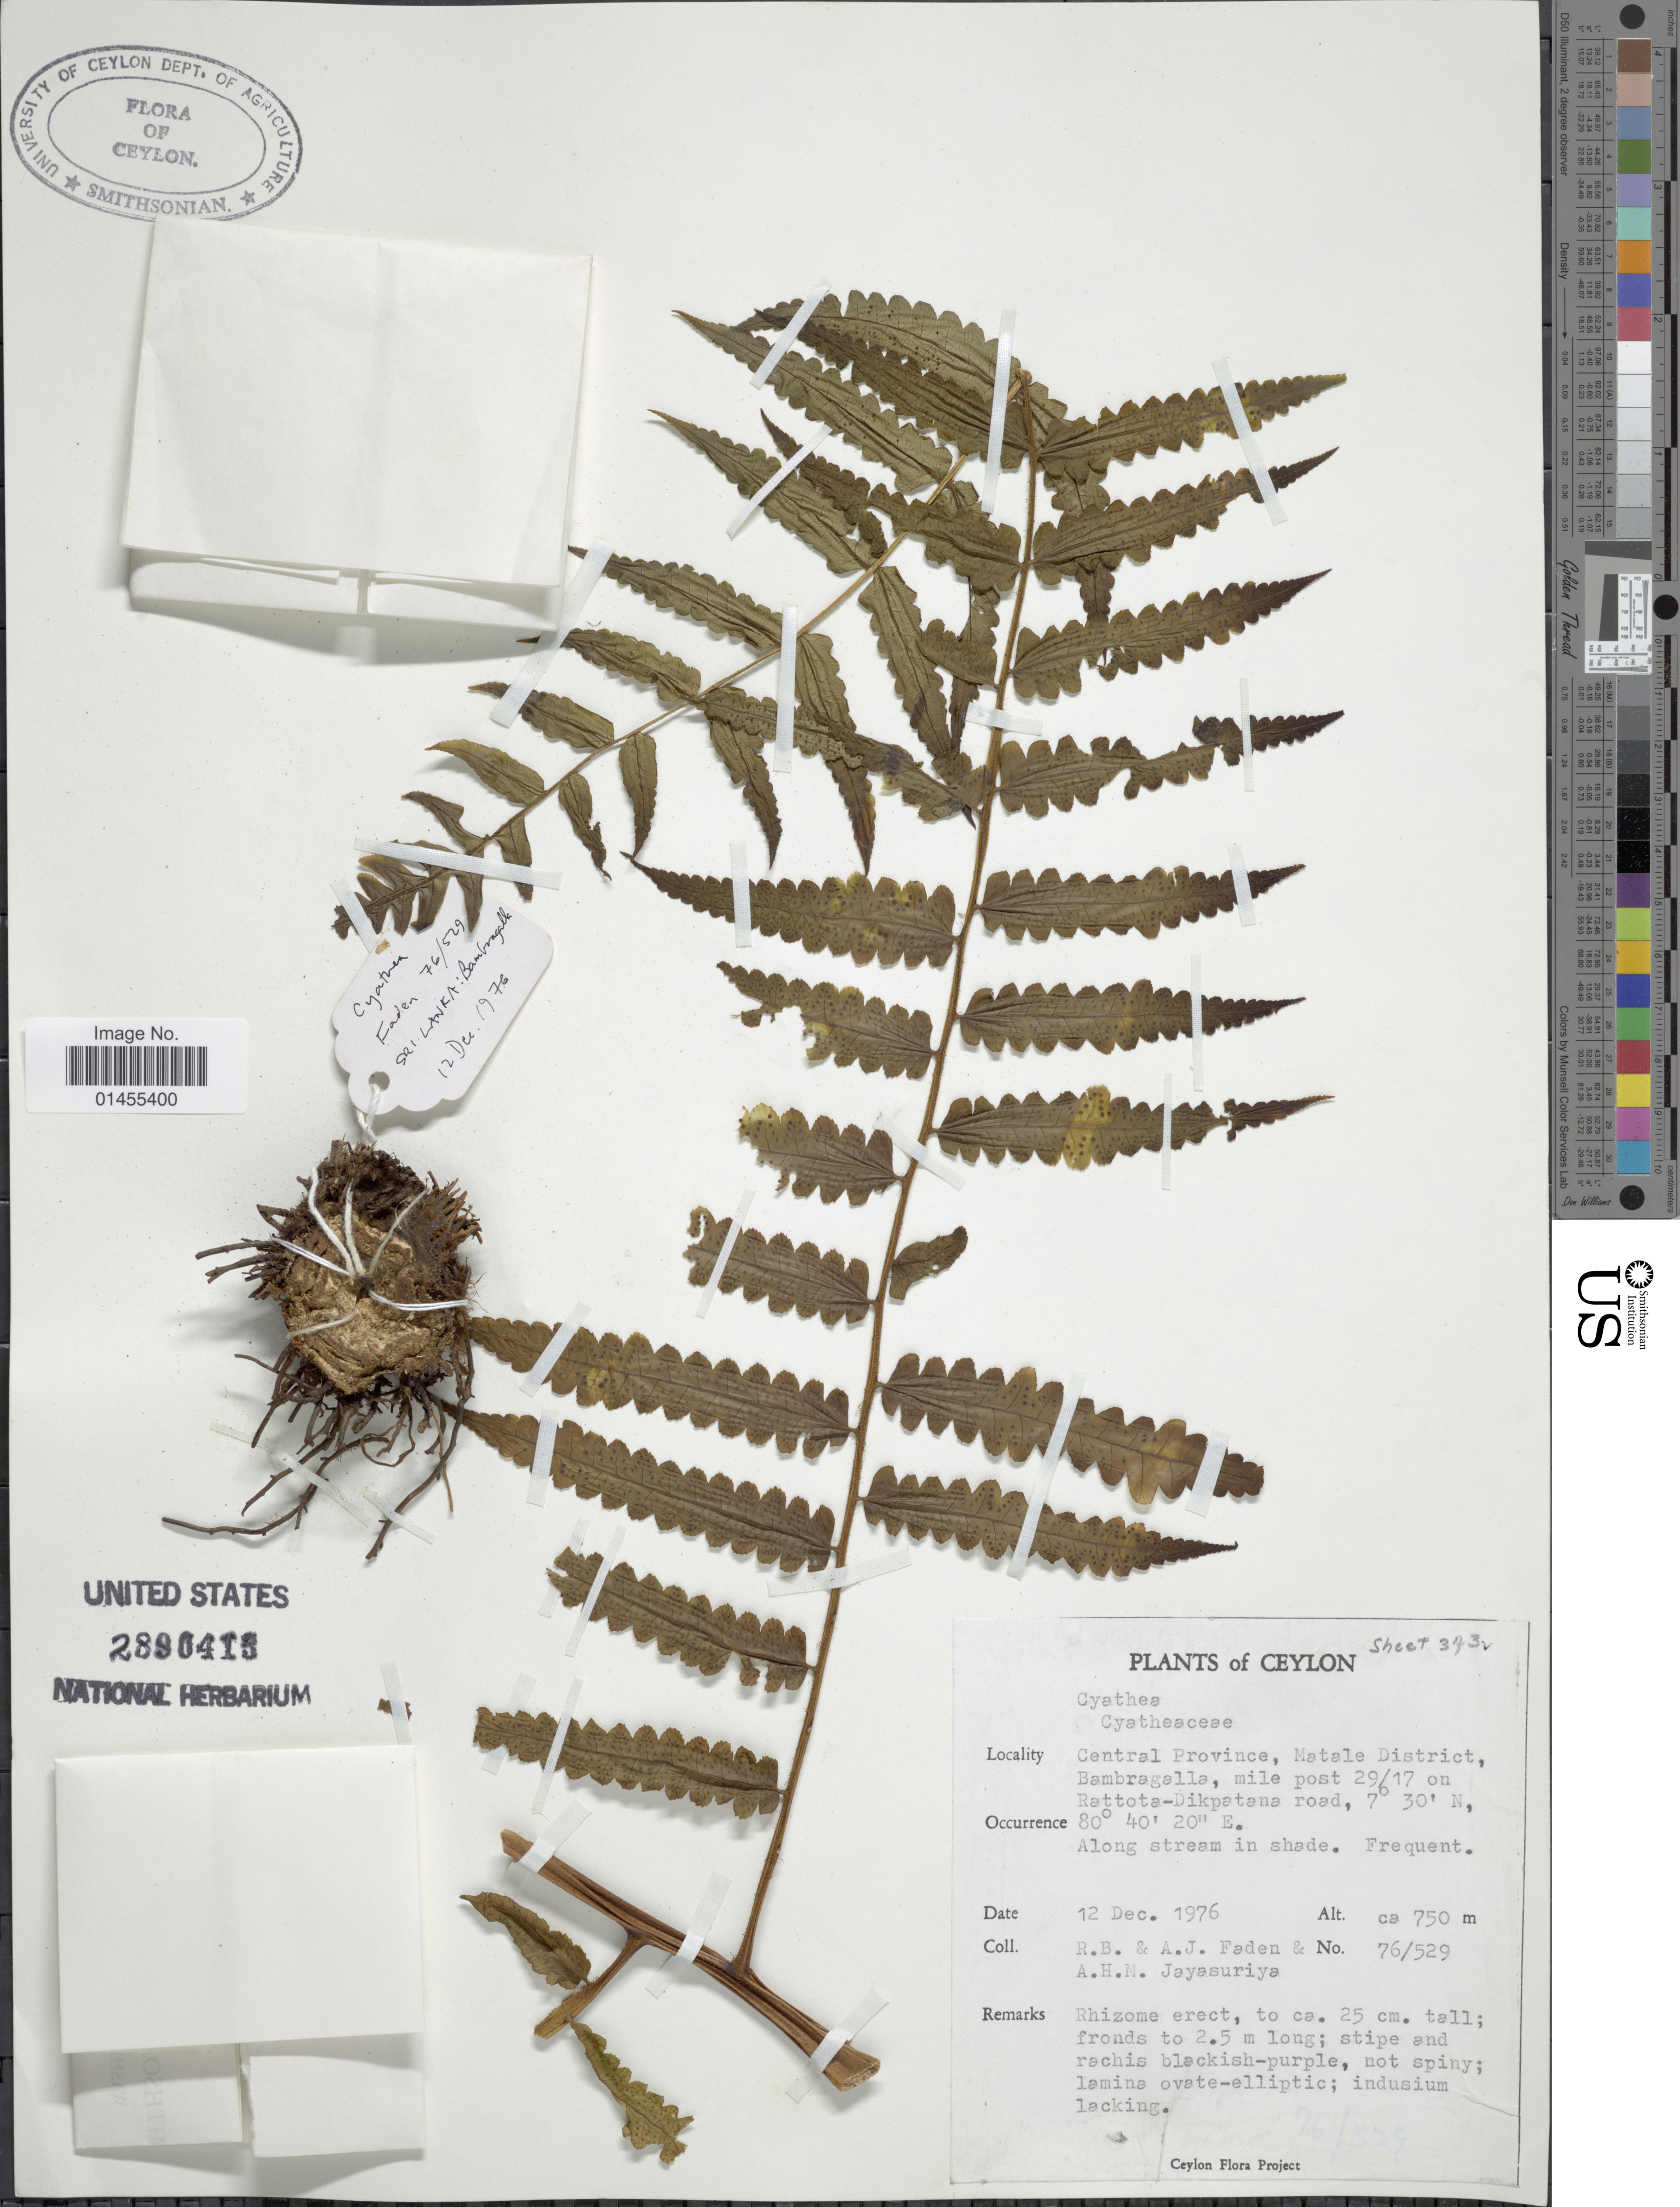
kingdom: Plantae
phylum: Tracheophyta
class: Polypodiopsida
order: Cyatheales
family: Cyatheaceae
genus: Alsophila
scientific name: Alsophila sp.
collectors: R. B. Faden, A. J. Faden & A. Jayasuriya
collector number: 76/529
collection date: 1976-12-12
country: Sri Lanka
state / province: Central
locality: Ceylon, Central Province, Matale District, Bambragalla, mile post 29/17 on Rattota-Dikpatane road.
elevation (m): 750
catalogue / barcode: US 2890413